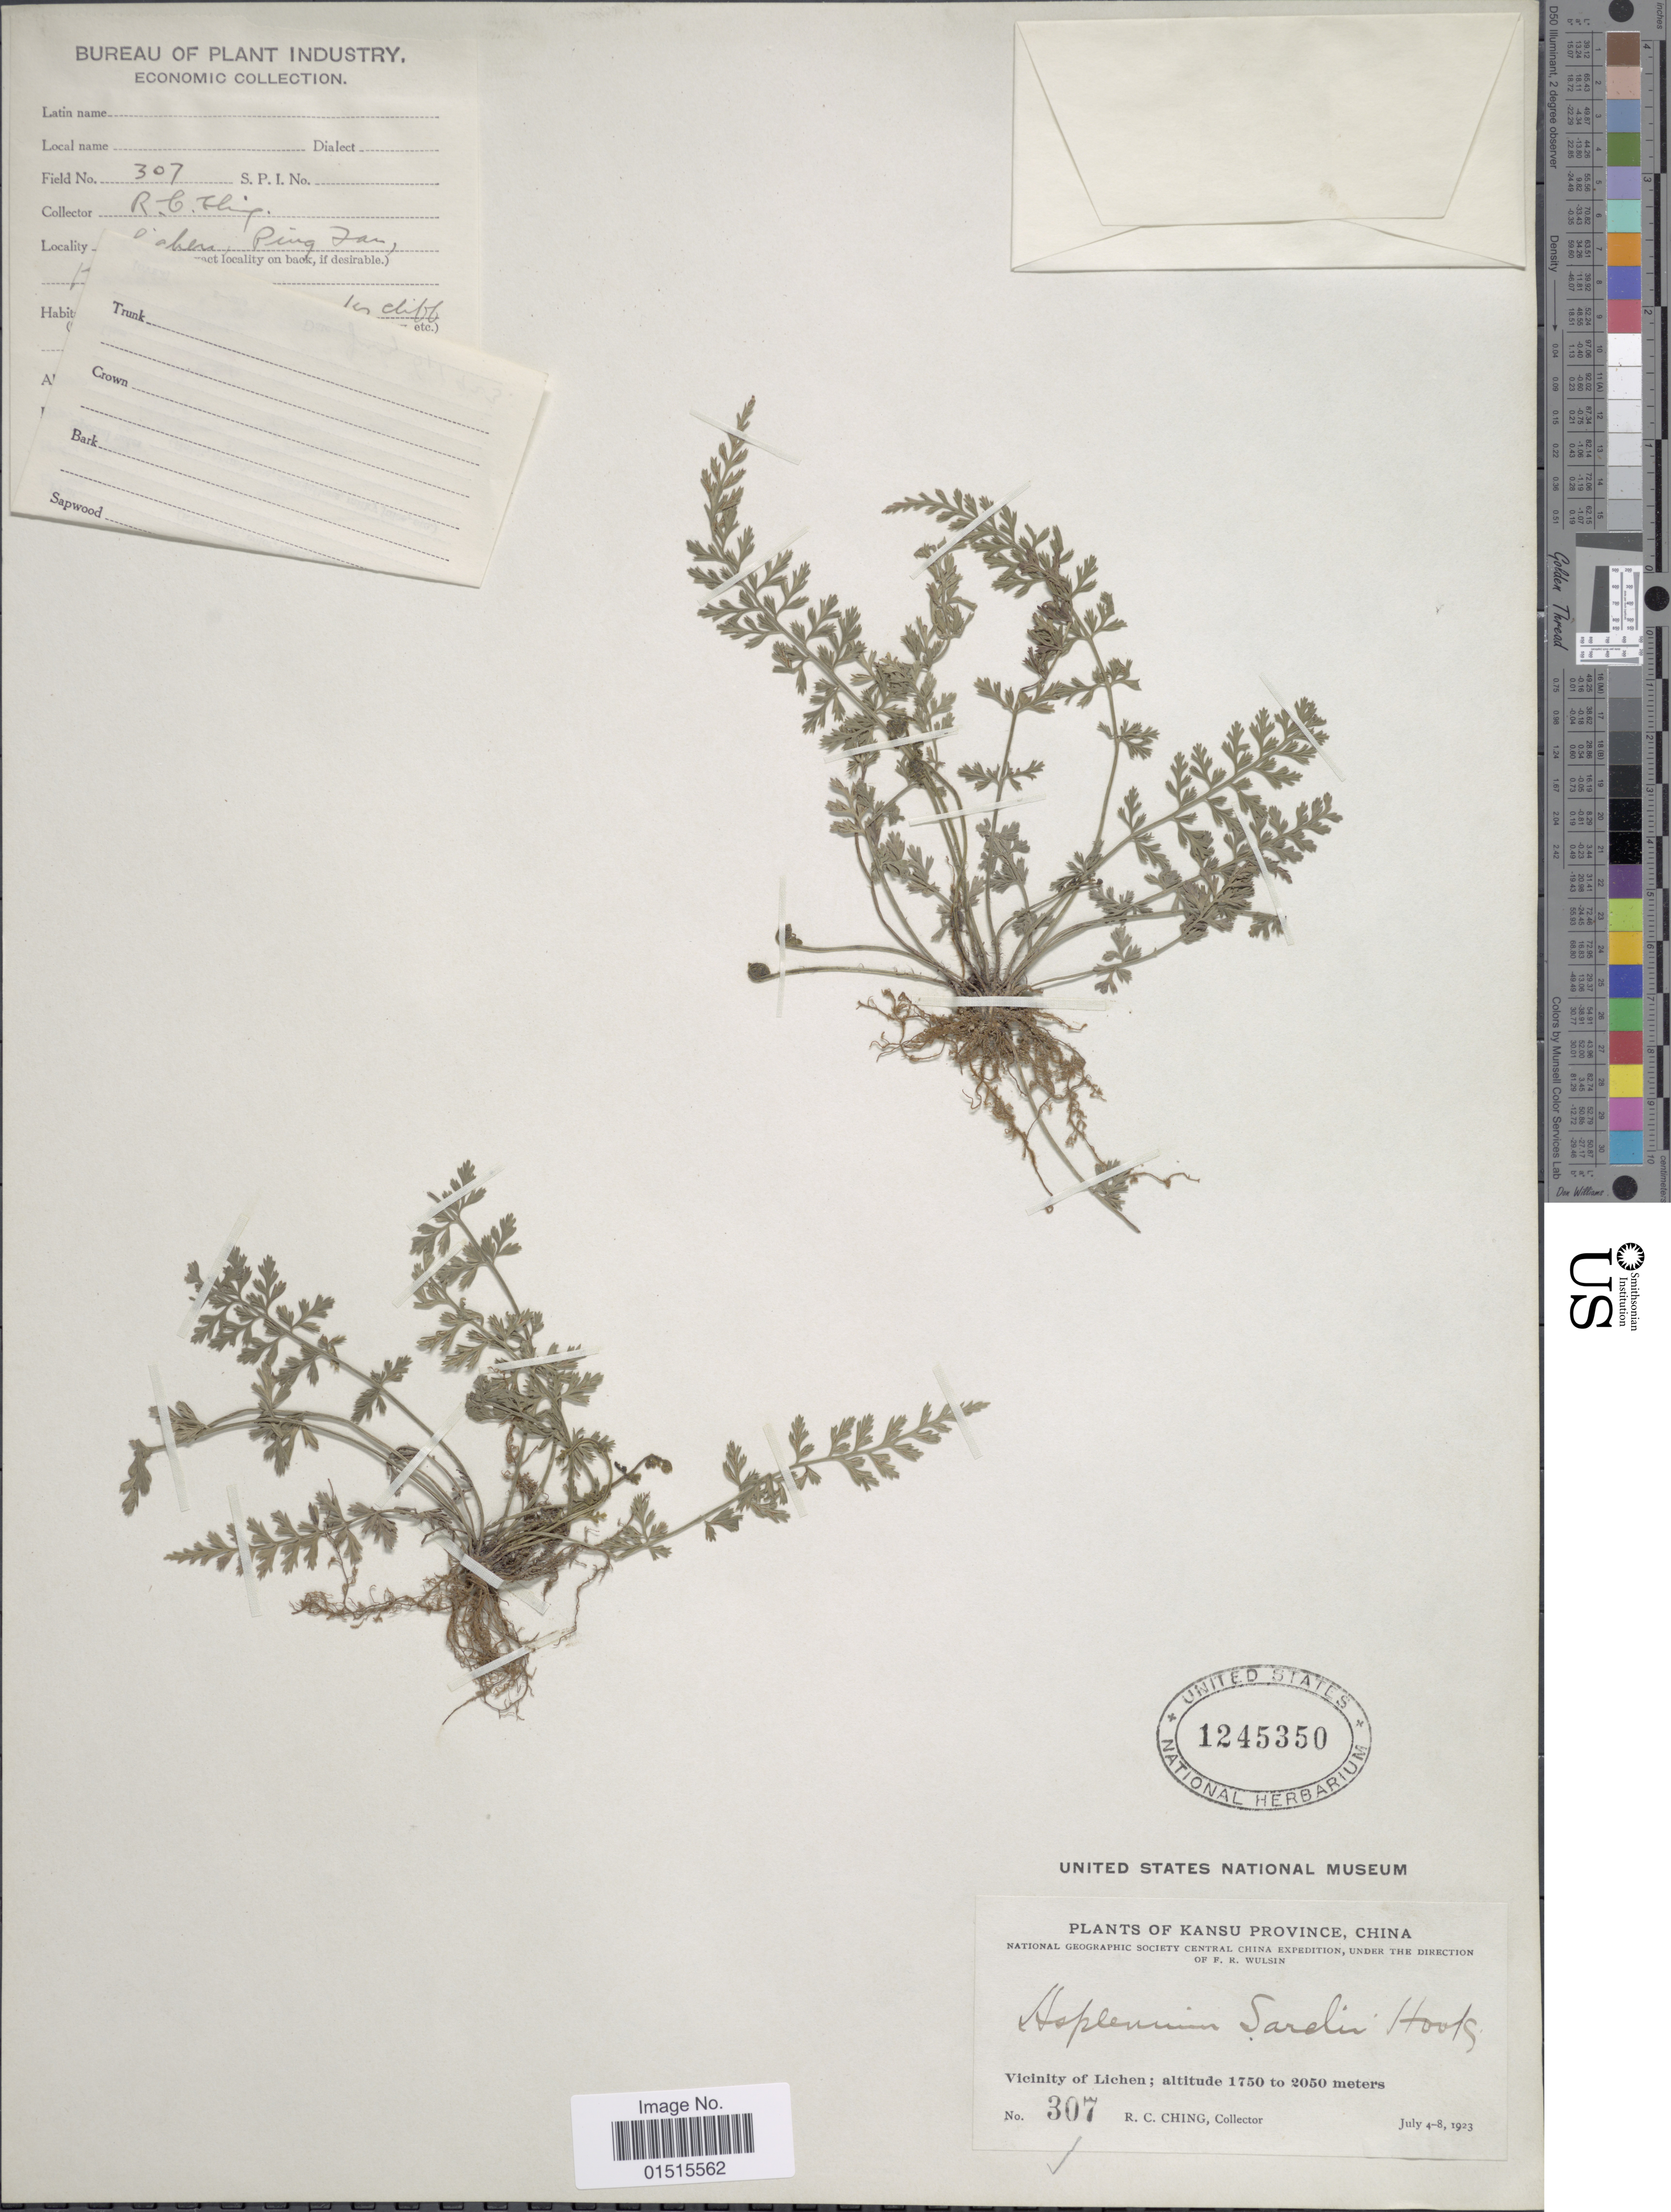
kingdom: Plantae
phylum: Tracheophyta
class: Polypodiopsida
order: Polypodiales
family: Aspleniaceae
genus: Asplenium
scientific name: Asplenium sarelii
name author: Hook.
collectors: R. C. Ching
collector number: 307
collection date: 1923-07-04/1923-07-08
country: China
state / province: Gansu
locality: Kansu Province, Vicinity of Lichen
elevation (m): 1750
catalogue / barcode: US 1245350